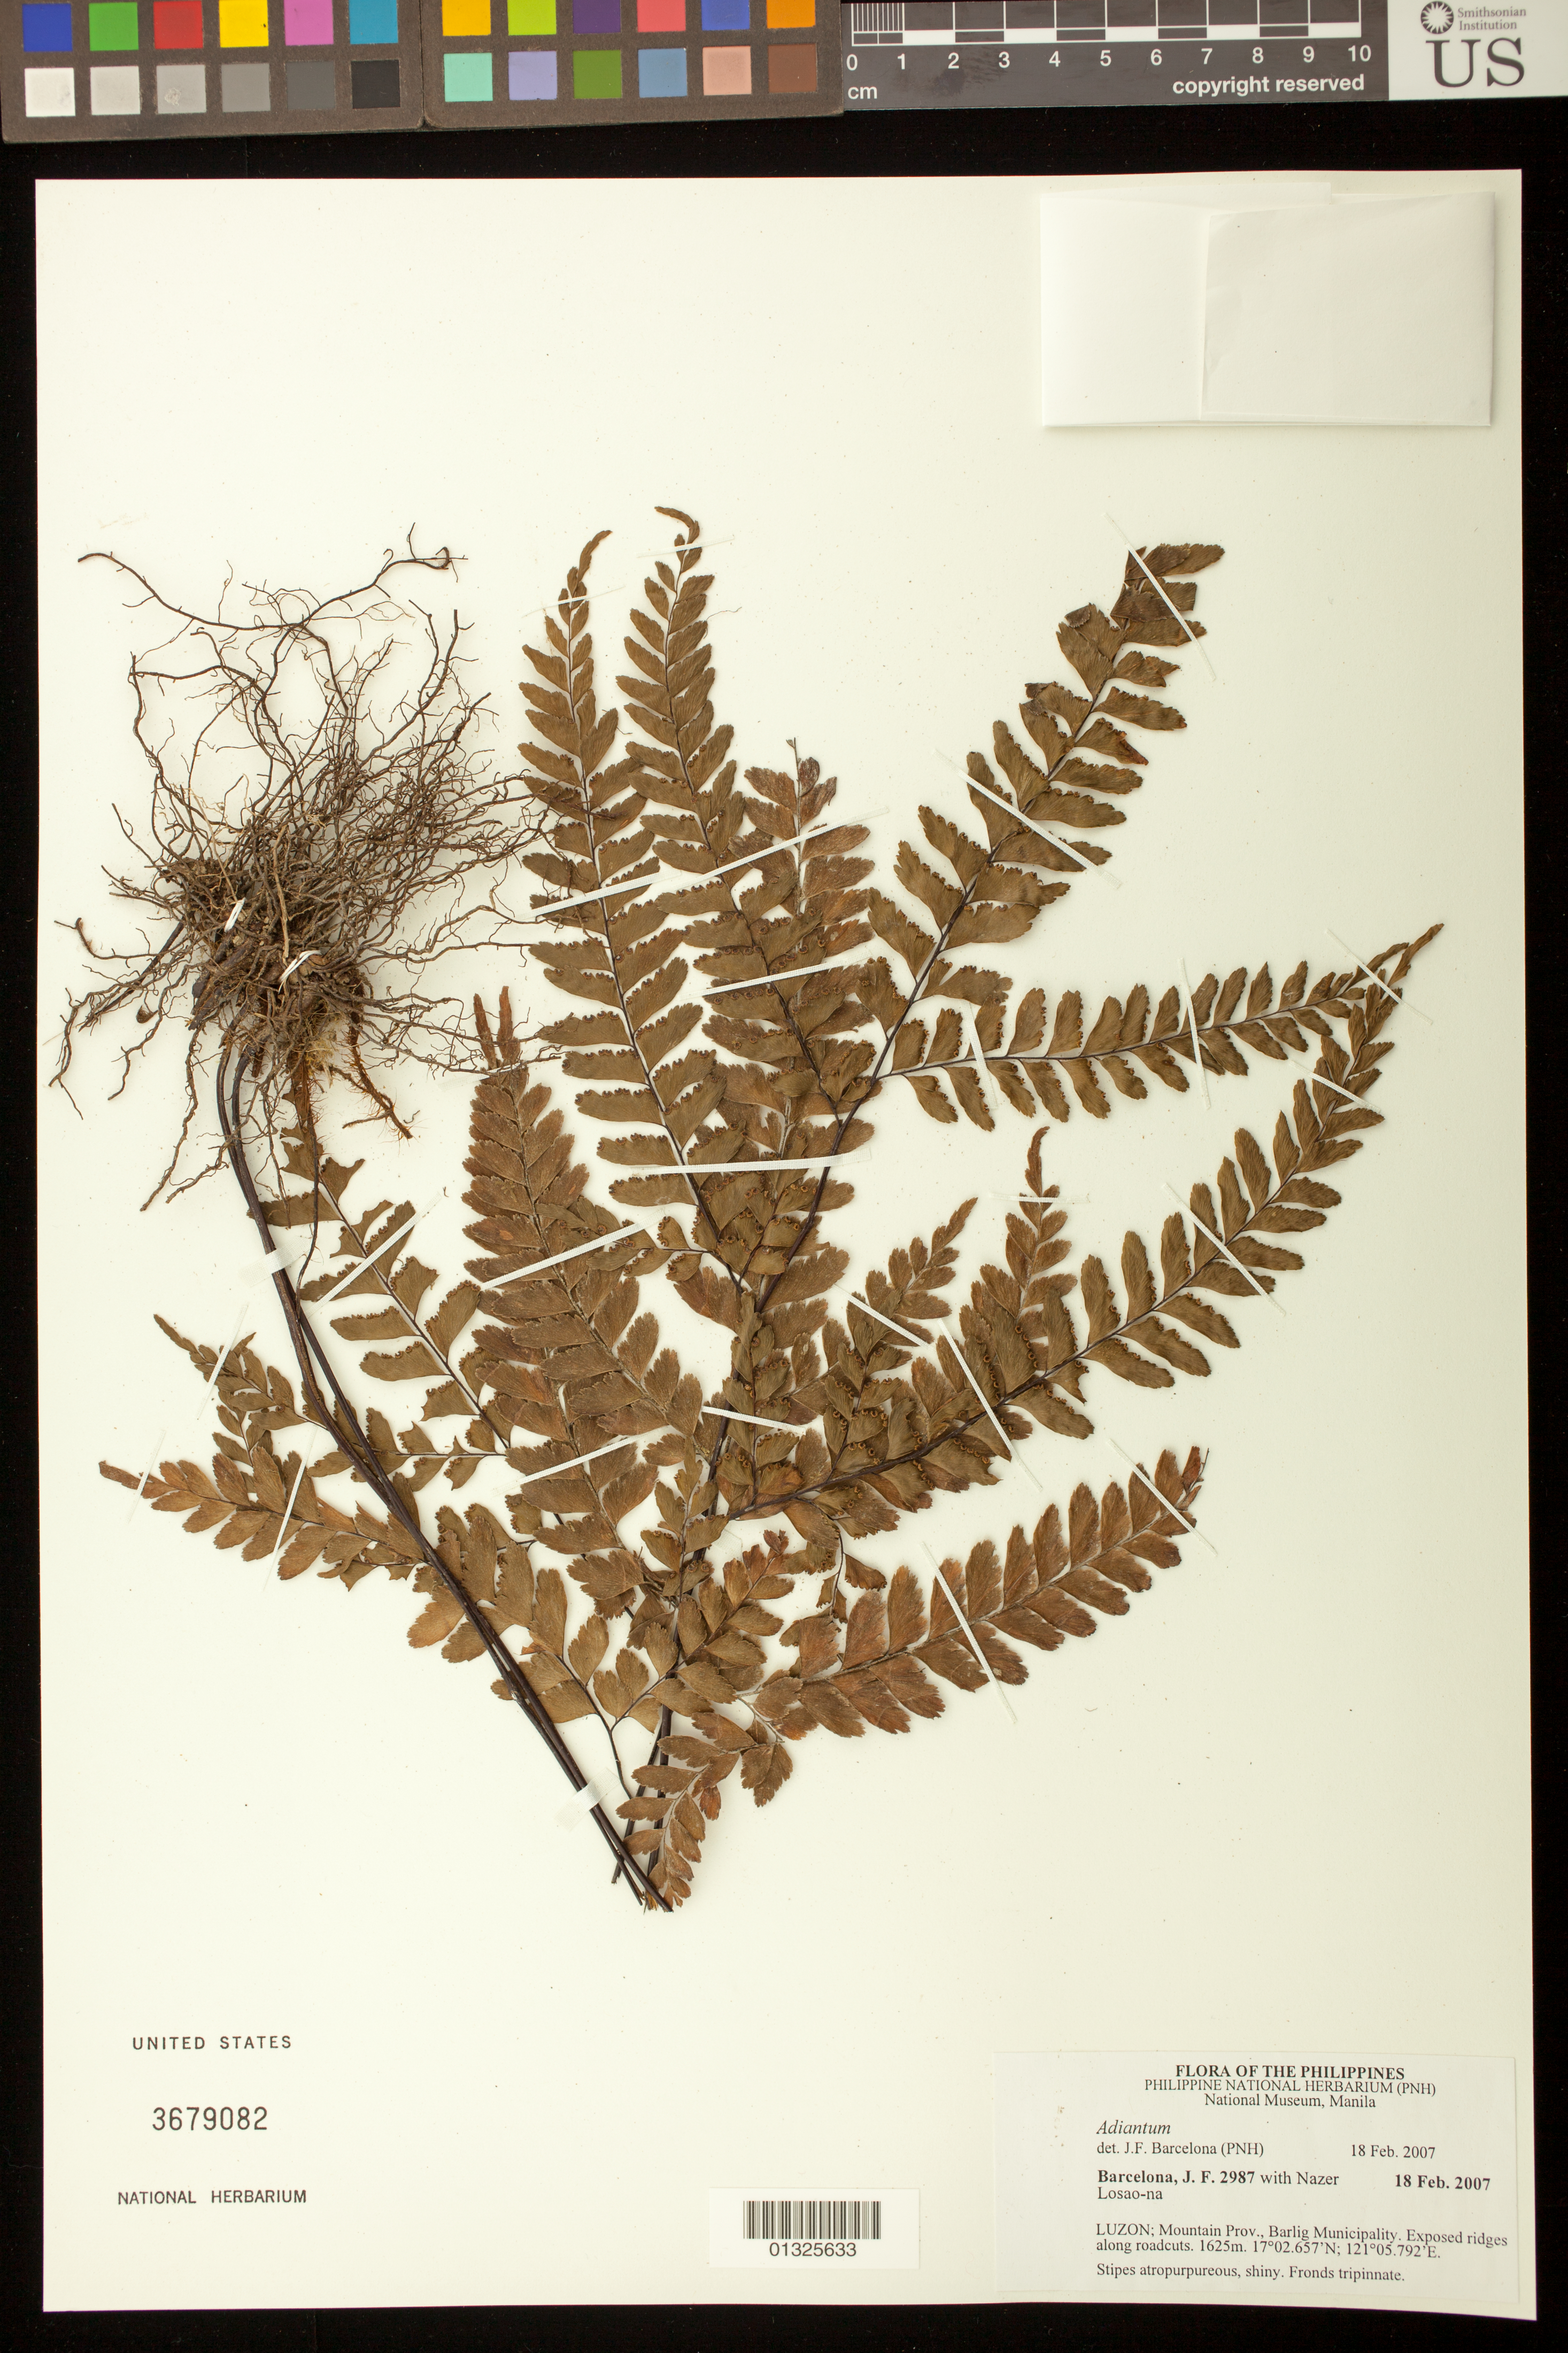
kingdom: Plantae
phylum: Tracheophyta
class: Polypodiopsida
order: Polypodiales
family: Pteridaceae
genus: Adiantum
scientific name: Adiantum sp.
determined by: Barcelona, J. F.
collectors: J. F. Barcelona & N. Losao-na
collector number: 2987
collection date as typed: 18 Feb 2007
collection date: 2007-02-18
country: Philippines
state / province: Cordillera (Administrative Region)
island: Luzon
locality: Luzon; Mountain Prov., Barlig Municipality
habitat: Exposed ridges along roadcuts.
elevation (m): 1625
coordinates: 17 02.657 N, 121 05.792 E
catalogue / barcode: US 3679082